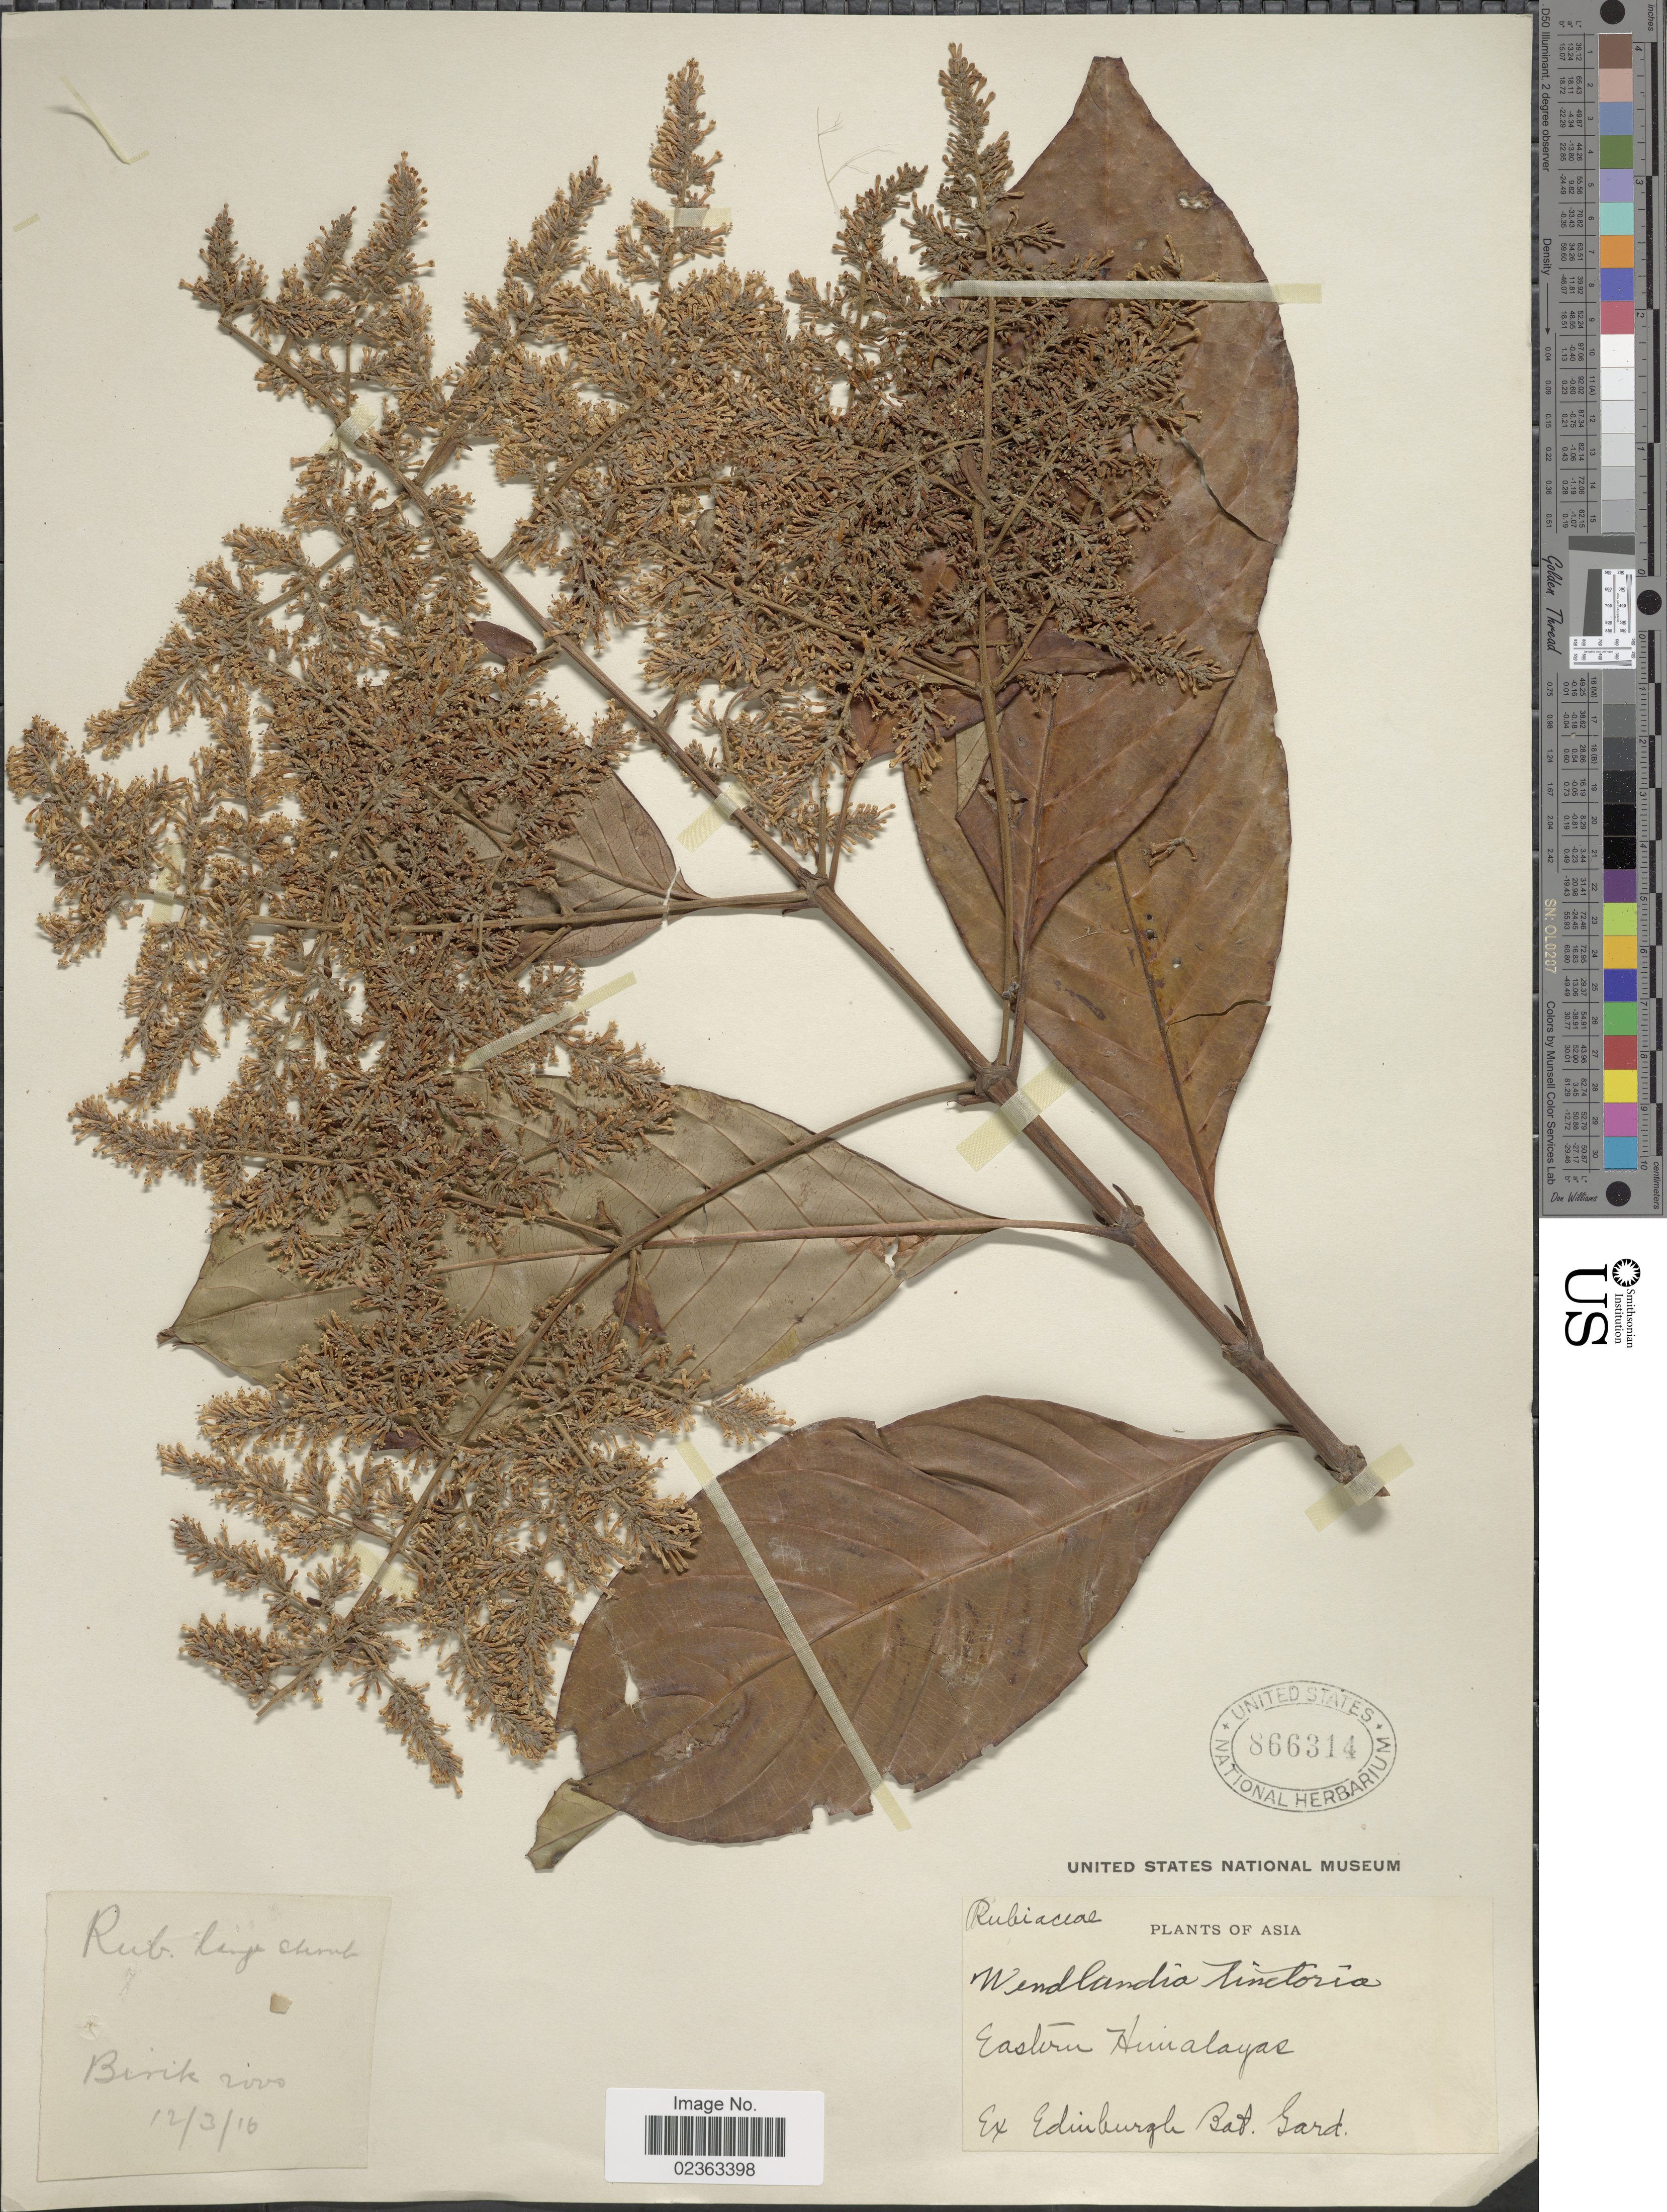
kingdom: Plantae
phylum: Tracheophyta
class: Magnoliopsida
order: Gentianales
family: Rubiaceae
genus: Wendlandia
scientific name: Wendlandia tinctoria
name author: DC.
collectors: Edinburg Bot. Gard.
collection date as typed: Transcribed d/m/y: 12/3/16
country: India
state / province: West Bengal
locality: Asia, Eastern Himalaya, Birik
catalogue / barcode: US 866314